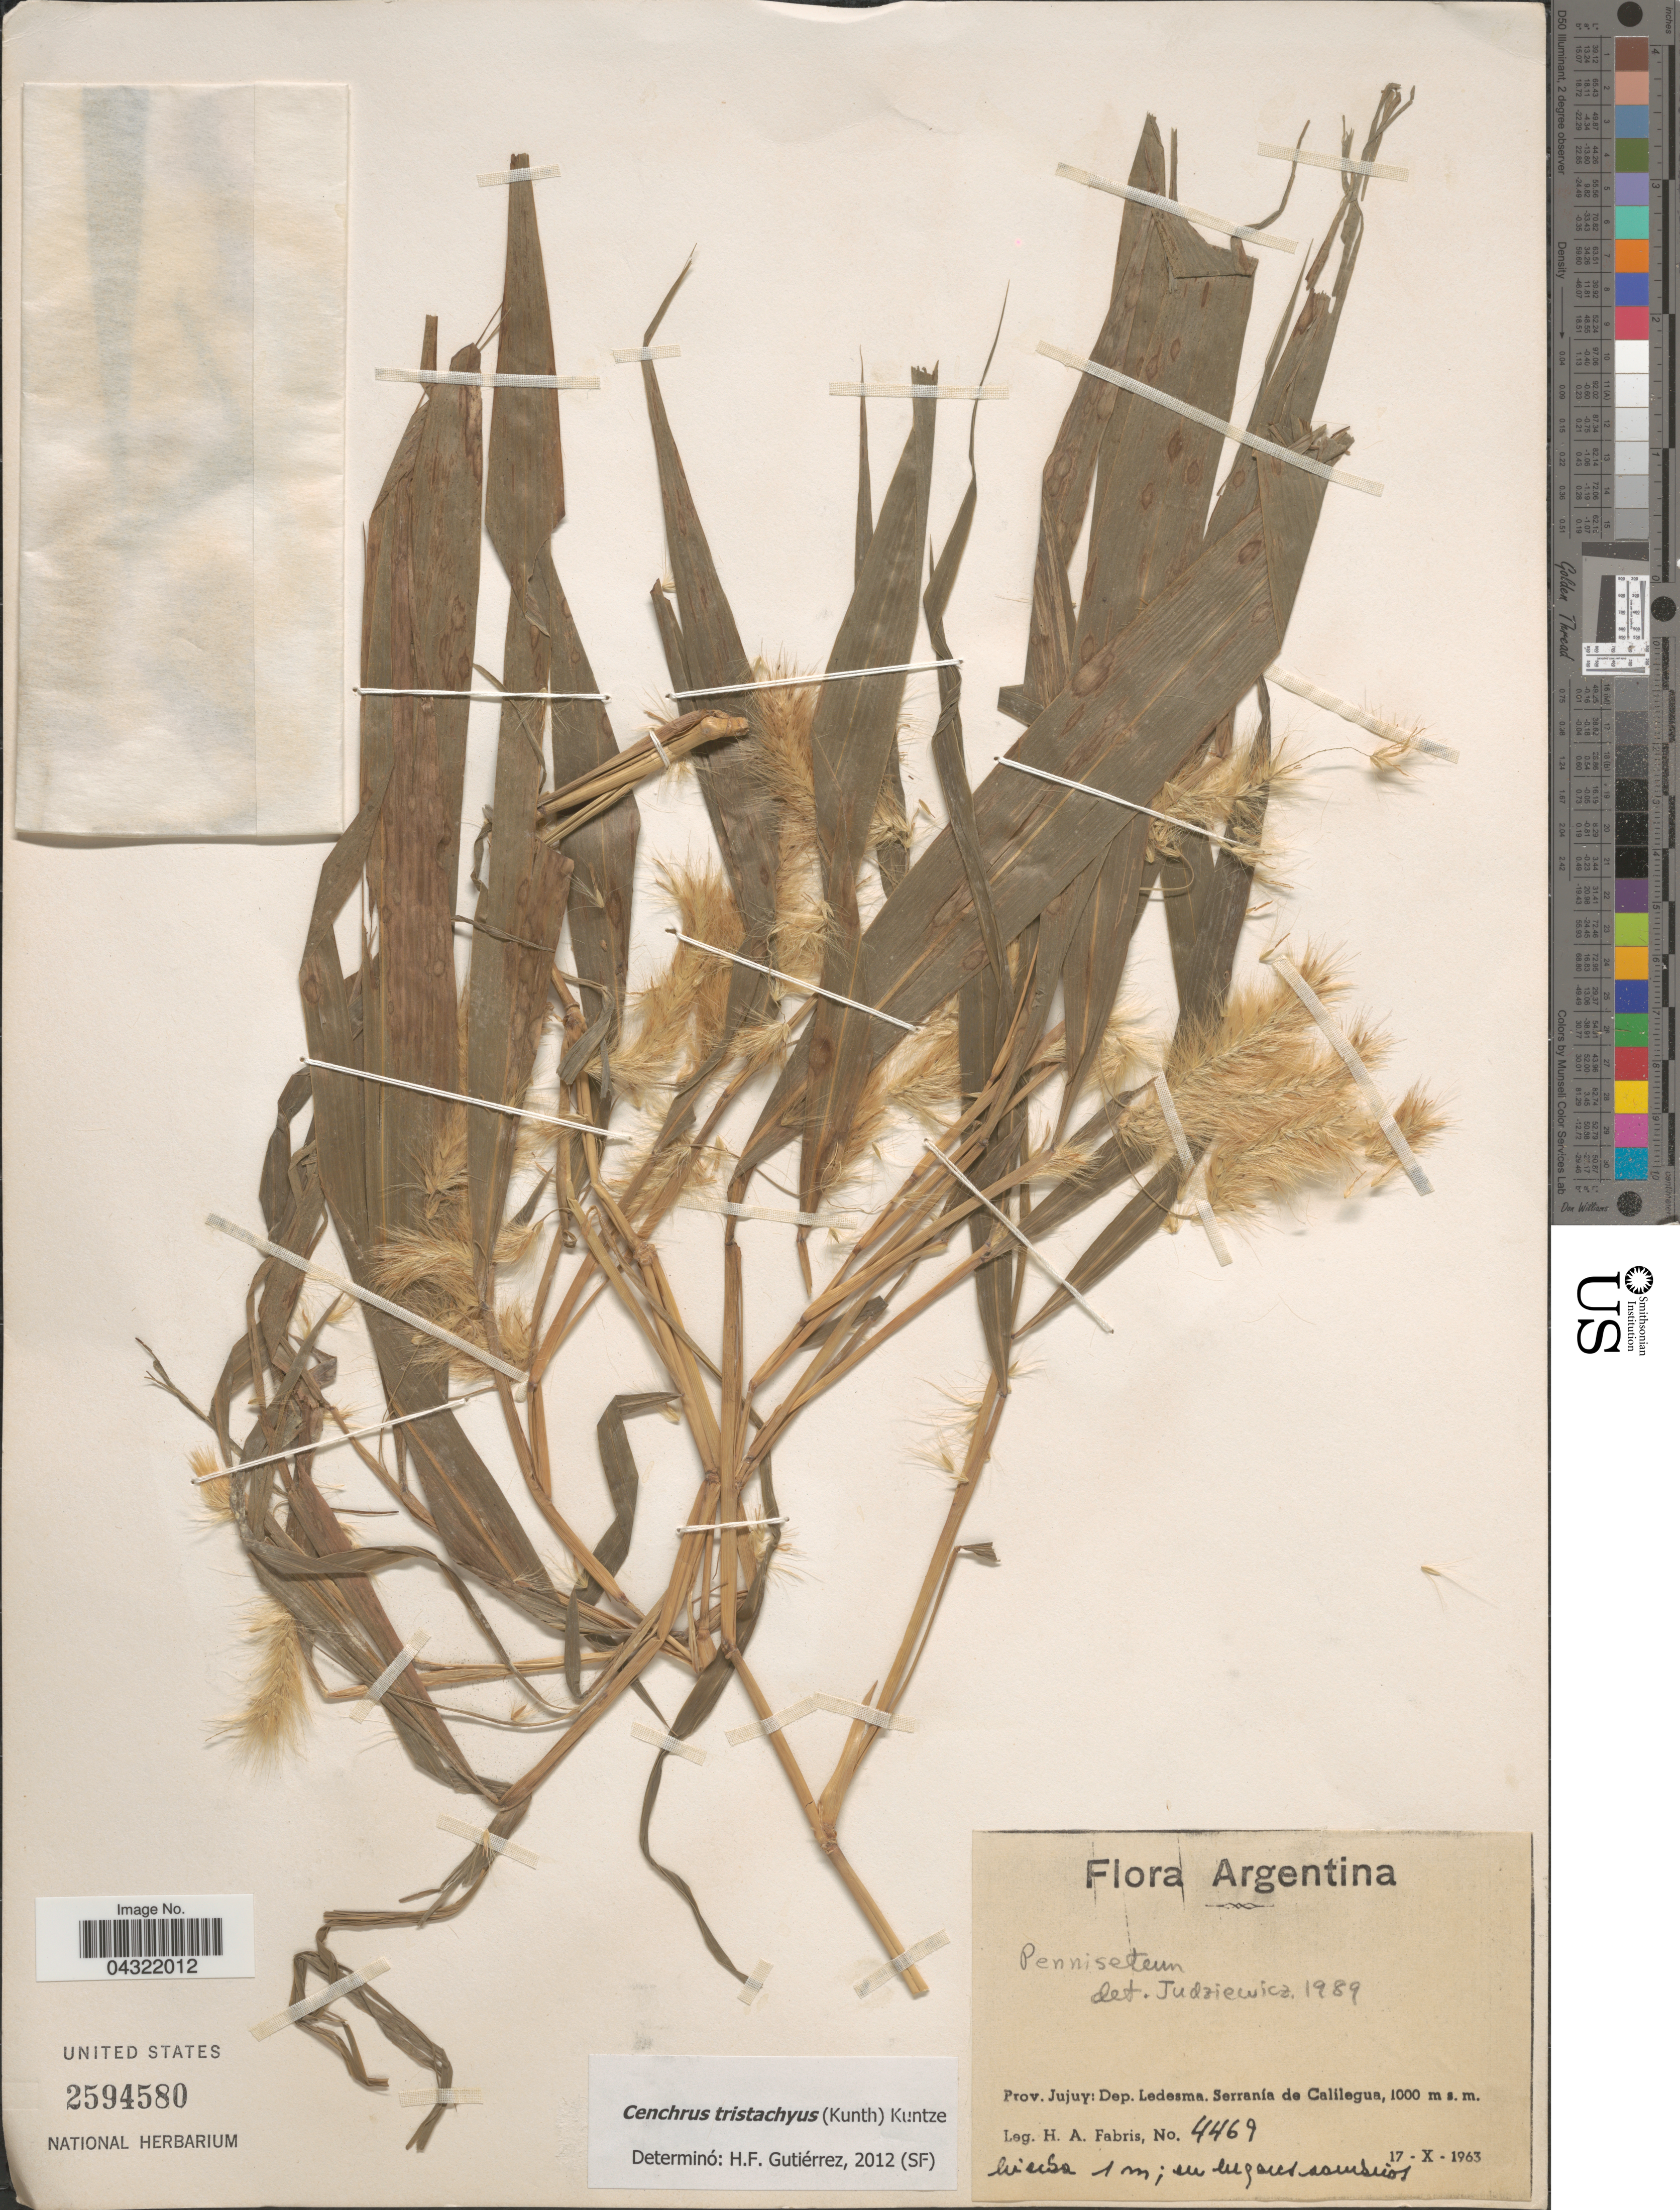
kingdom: Plantae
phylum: Tracheophyta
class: Liliopsida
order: Poales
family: Poaceae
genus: Cenchrus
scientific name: Cenchrus tristachyus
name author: (Kunth) Kuntze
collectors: H. A. Fabris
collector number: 4469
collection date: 1963-10-17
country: Argentina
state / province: Jujuy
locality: Dep. Ledesma. Serranía de Calilegua.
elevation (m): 1000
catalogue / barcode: US 2594580